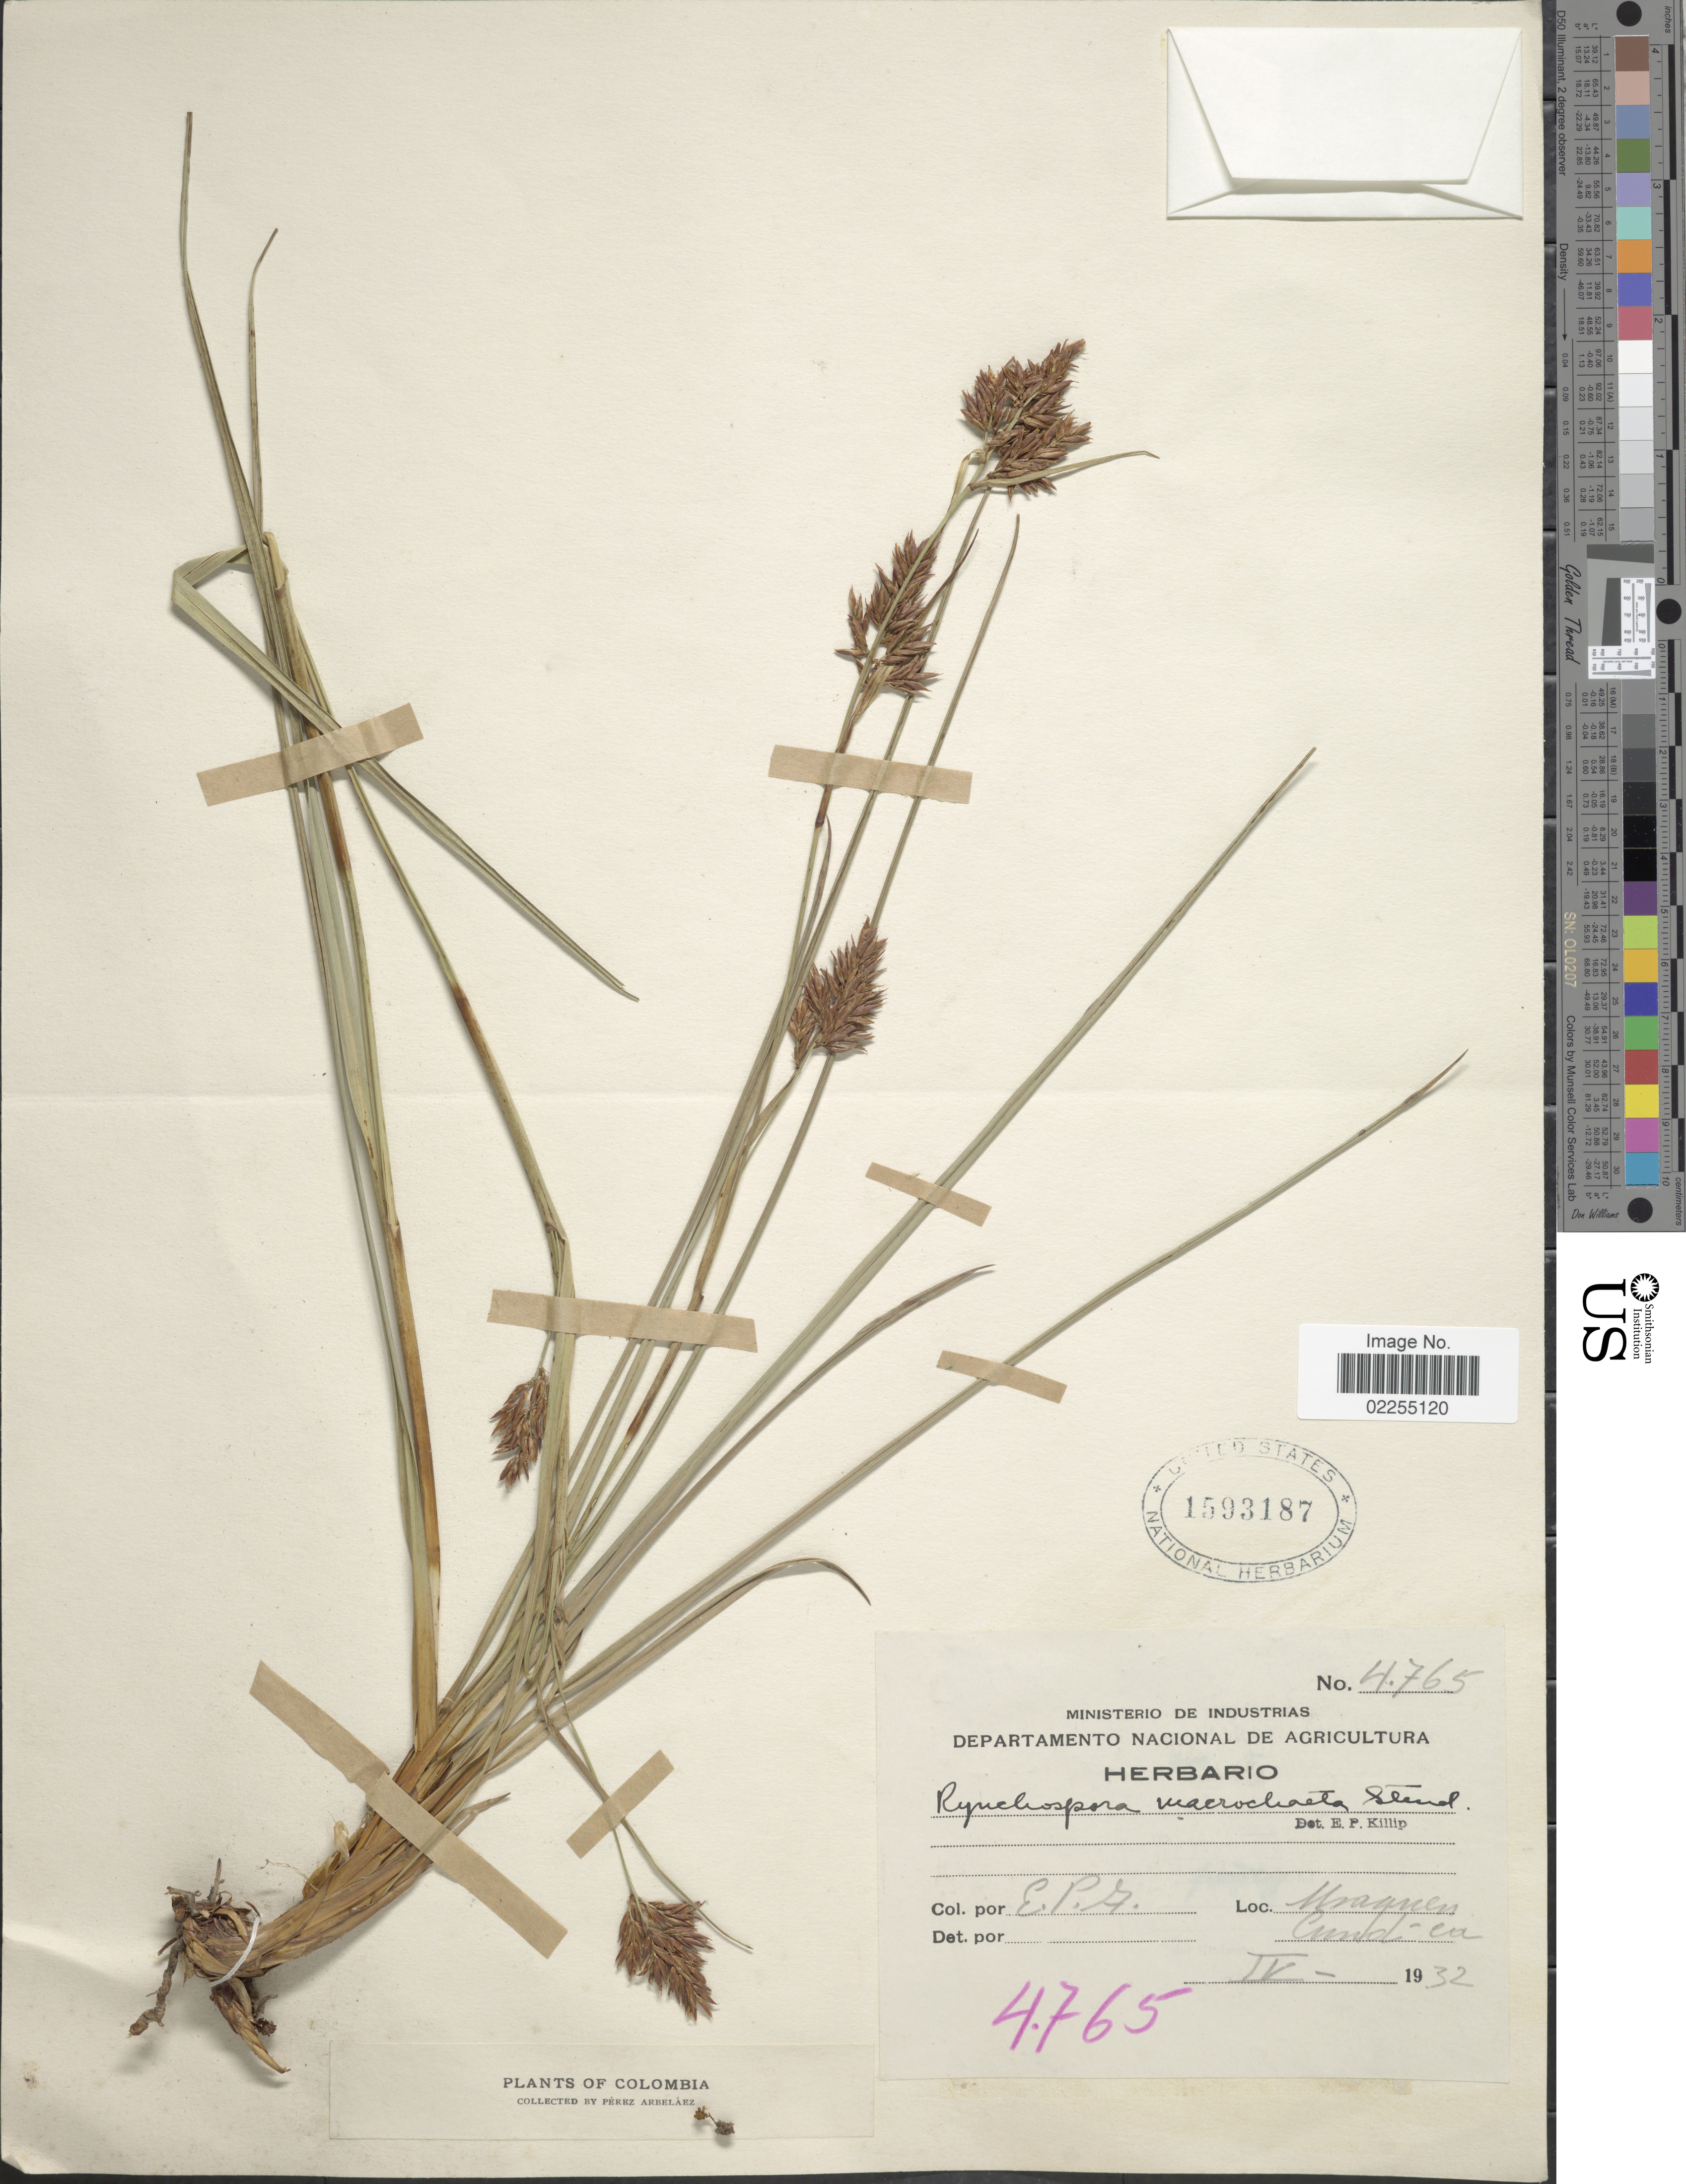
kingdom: Plantae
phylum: Tracheophyta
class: Liliopsida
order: Poales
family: Cyperaceae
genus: Rhynchospora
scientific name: Rhynchospora macrochaeta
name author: Steud. ex Boeckeler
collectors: E. Pérez Arbeláez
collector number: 4765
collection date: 1932-04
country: Colombia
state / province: Cundinamarca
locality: Usaquen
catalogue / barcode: US 1593187